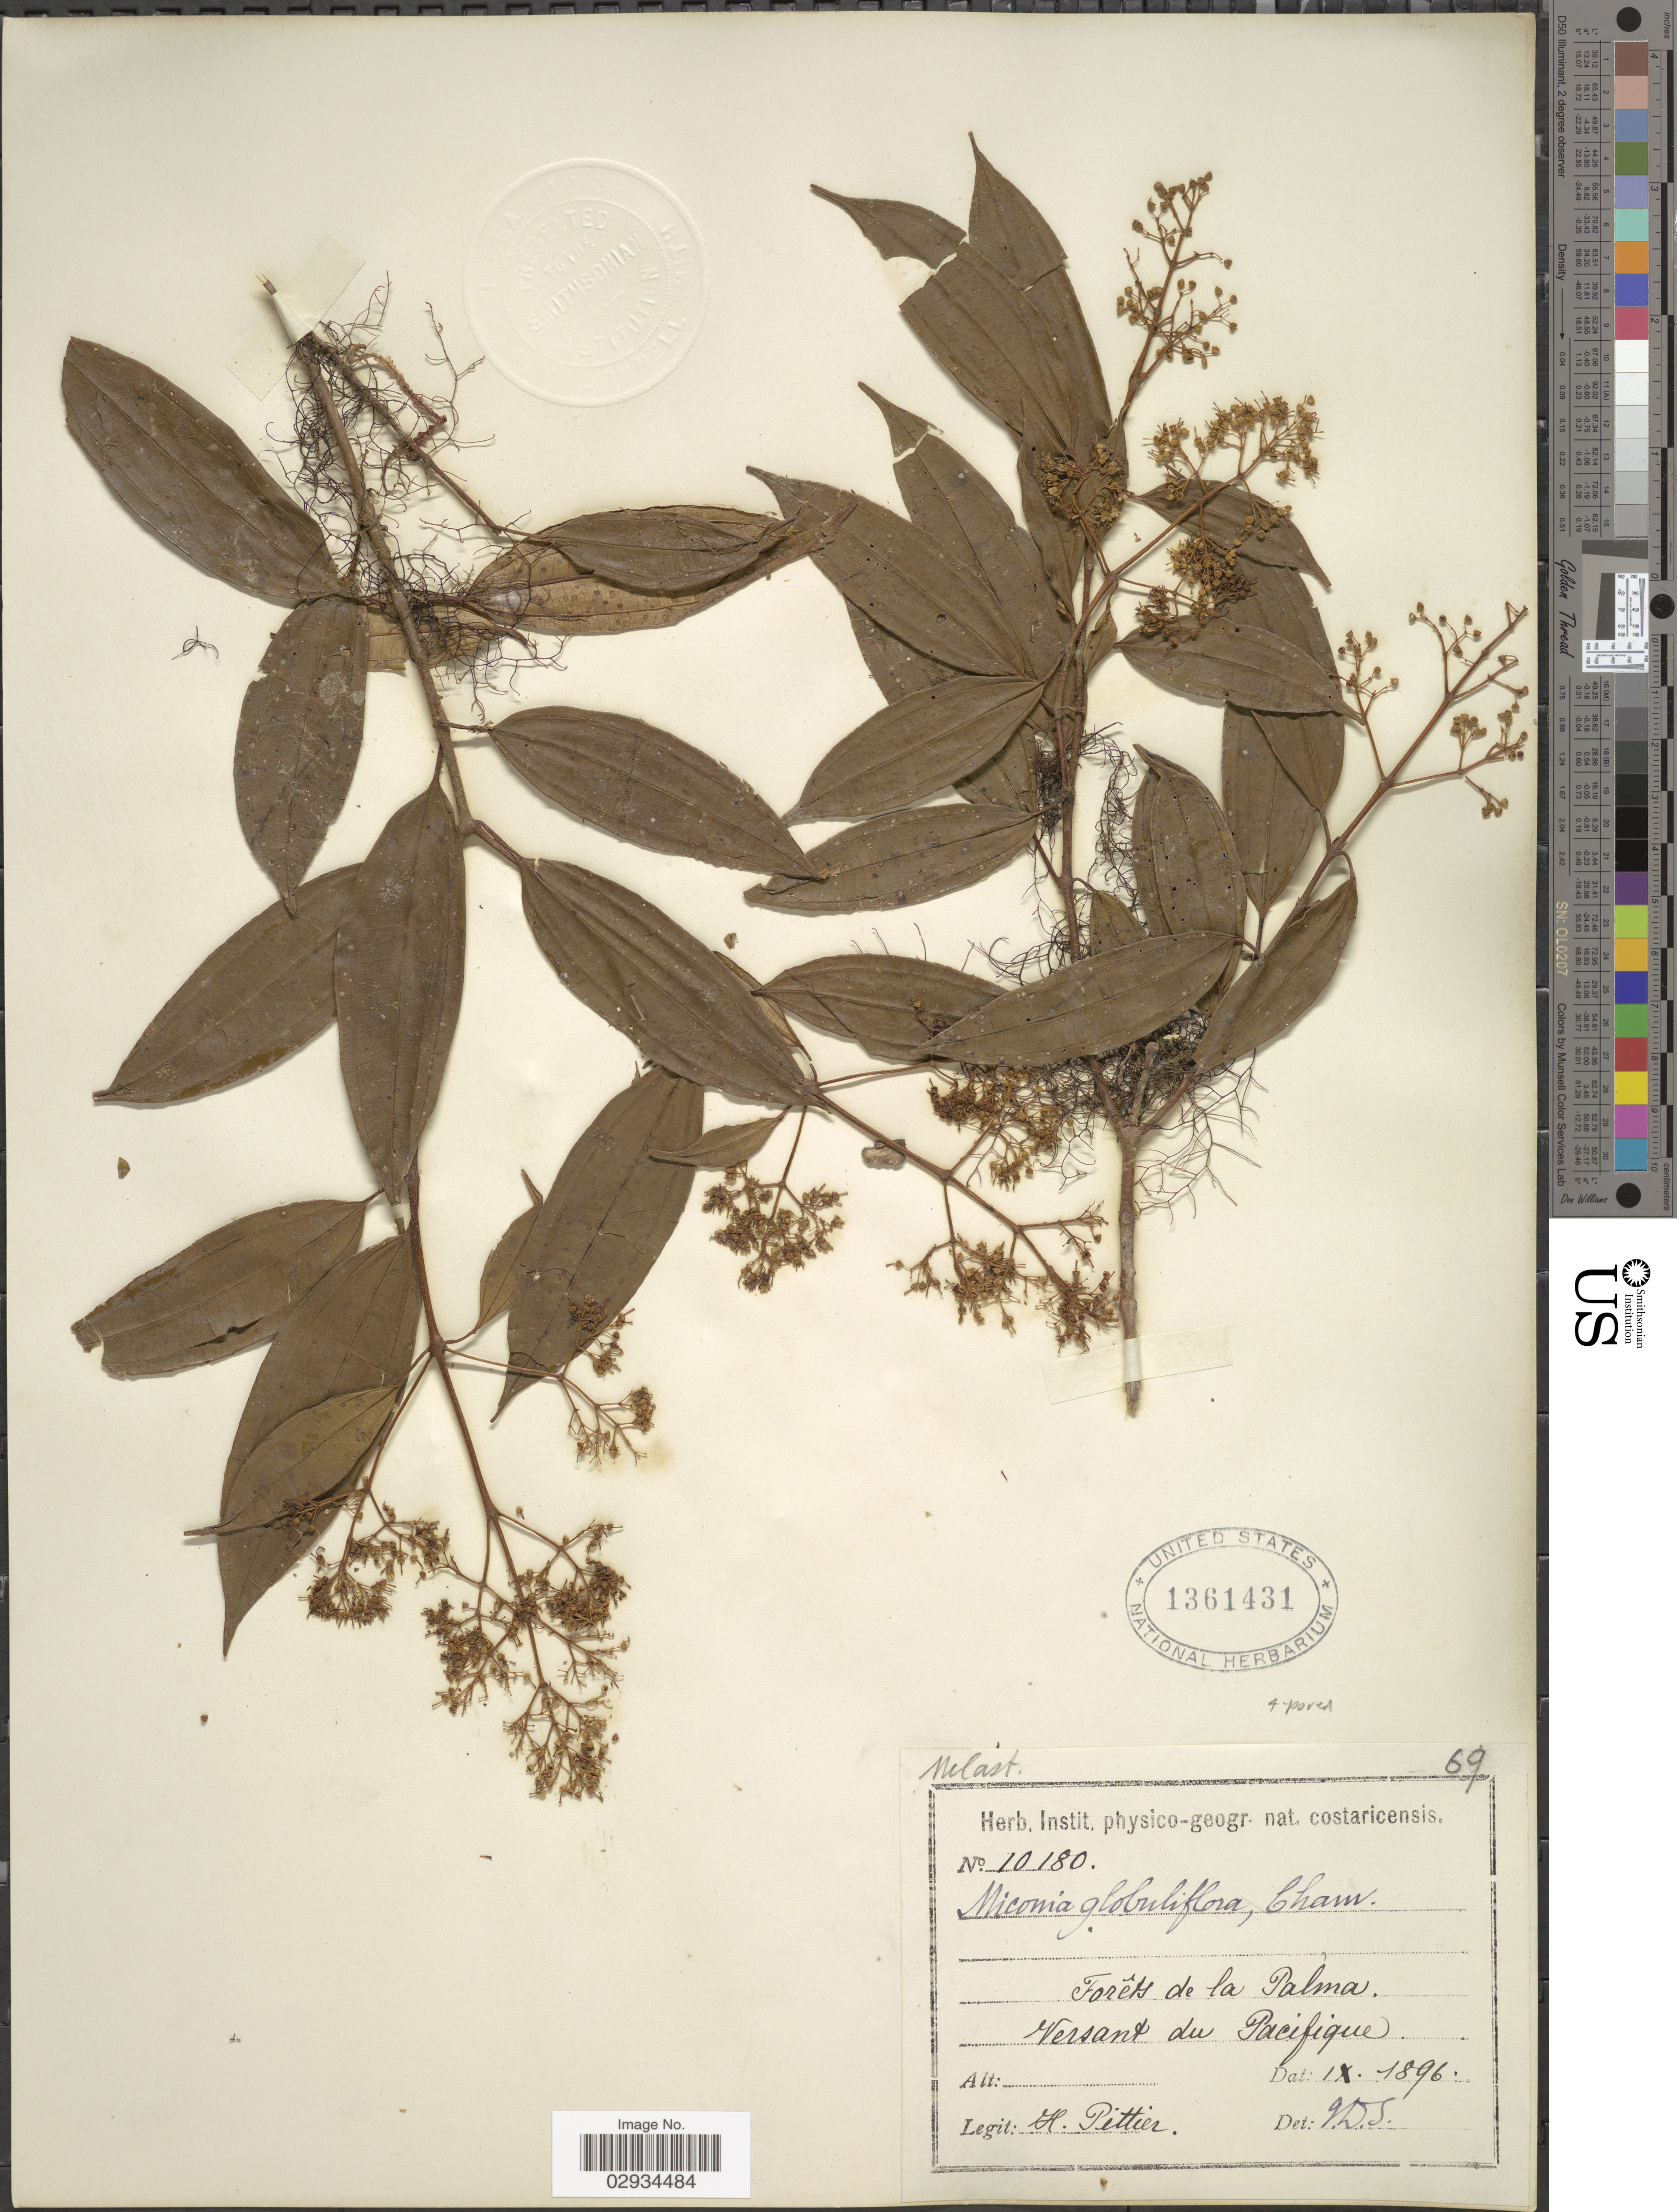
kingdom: Plantae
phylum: Tracheophyta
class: Magnoliopsida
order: Myrtales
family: Melastomataceae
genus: Miconia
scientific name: Miconia theizans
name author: (Bonpl.) Cogn.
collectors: H. F. Pittier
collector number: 10180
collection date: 1896-09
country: Costa Rica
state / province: Puntarenas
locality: Forêts de la Palma. Versant du Pacifique.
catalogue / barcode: US 1361431